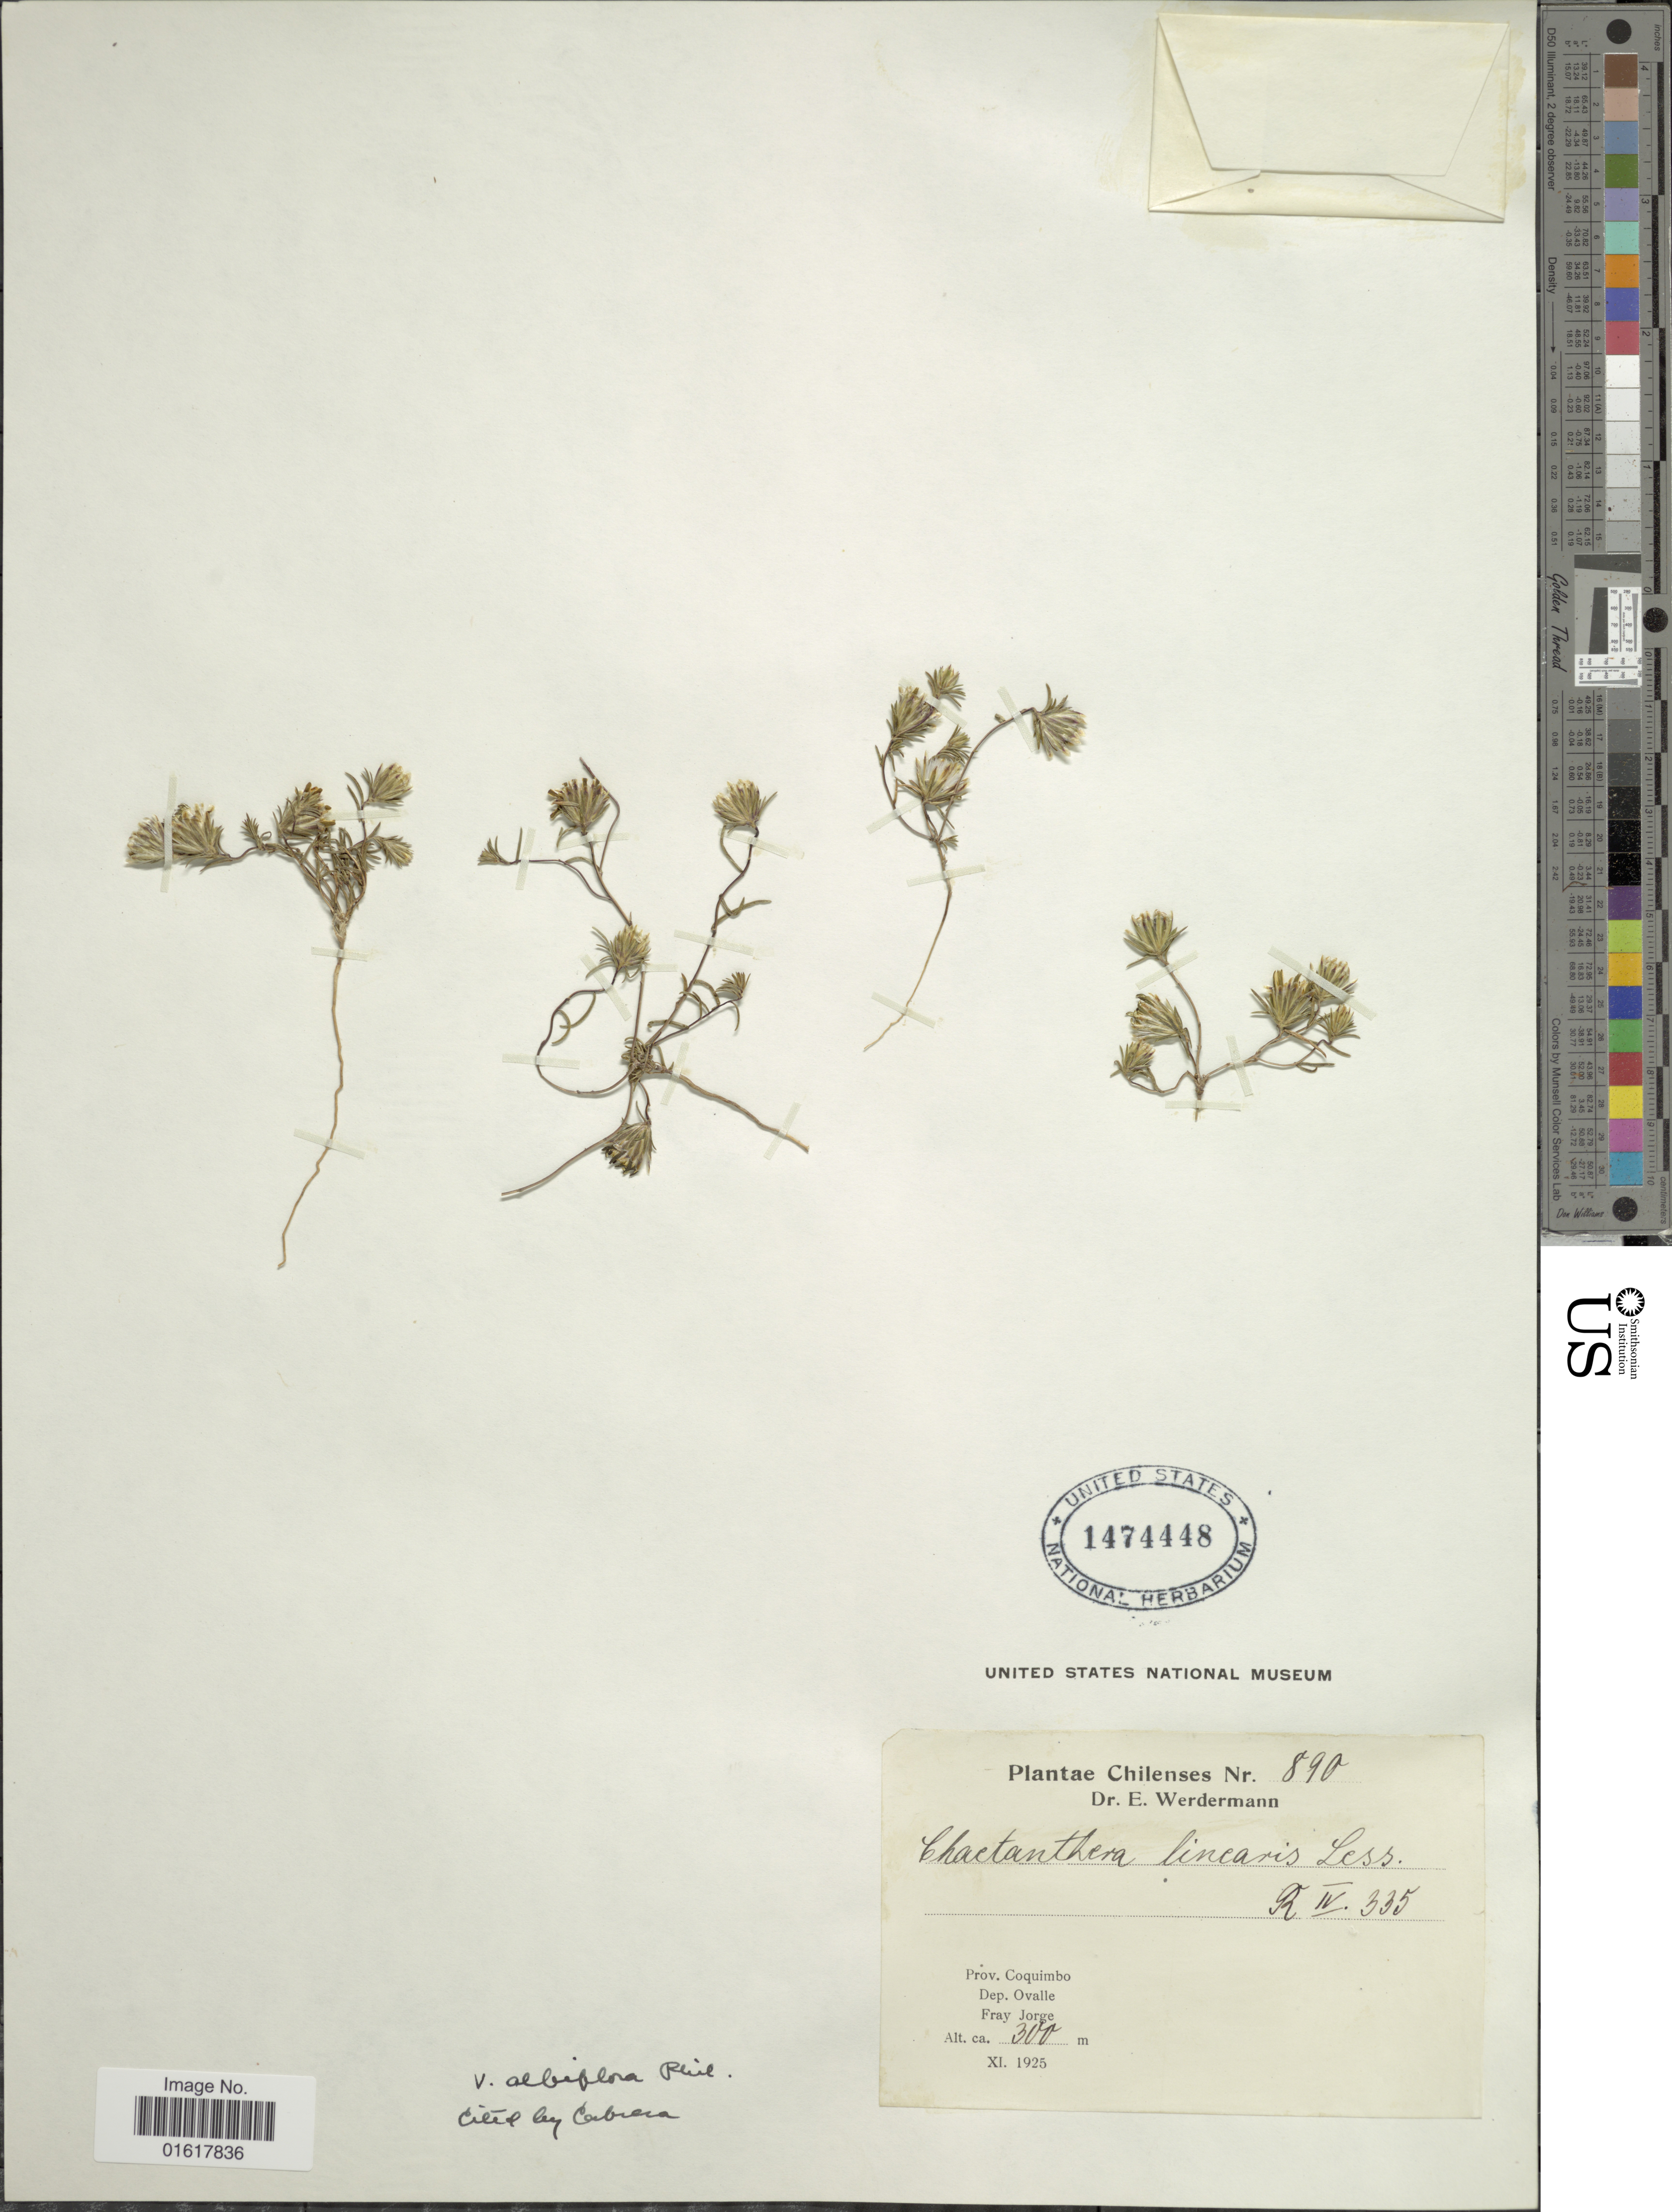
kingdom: Plantae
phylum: Tracheophyta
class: Magnoliopsida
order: Asterales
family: Asteraceae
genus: Chaetanthera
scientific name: Chaetanthera linearis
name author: Poepp. ex Less.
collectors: E. Werdermann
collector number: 890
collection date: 1925-11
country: Chile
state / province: Coquimbo (IV)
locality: Dep. Ovalle. Fray Jorge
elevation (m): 300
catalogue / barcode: US 1474448